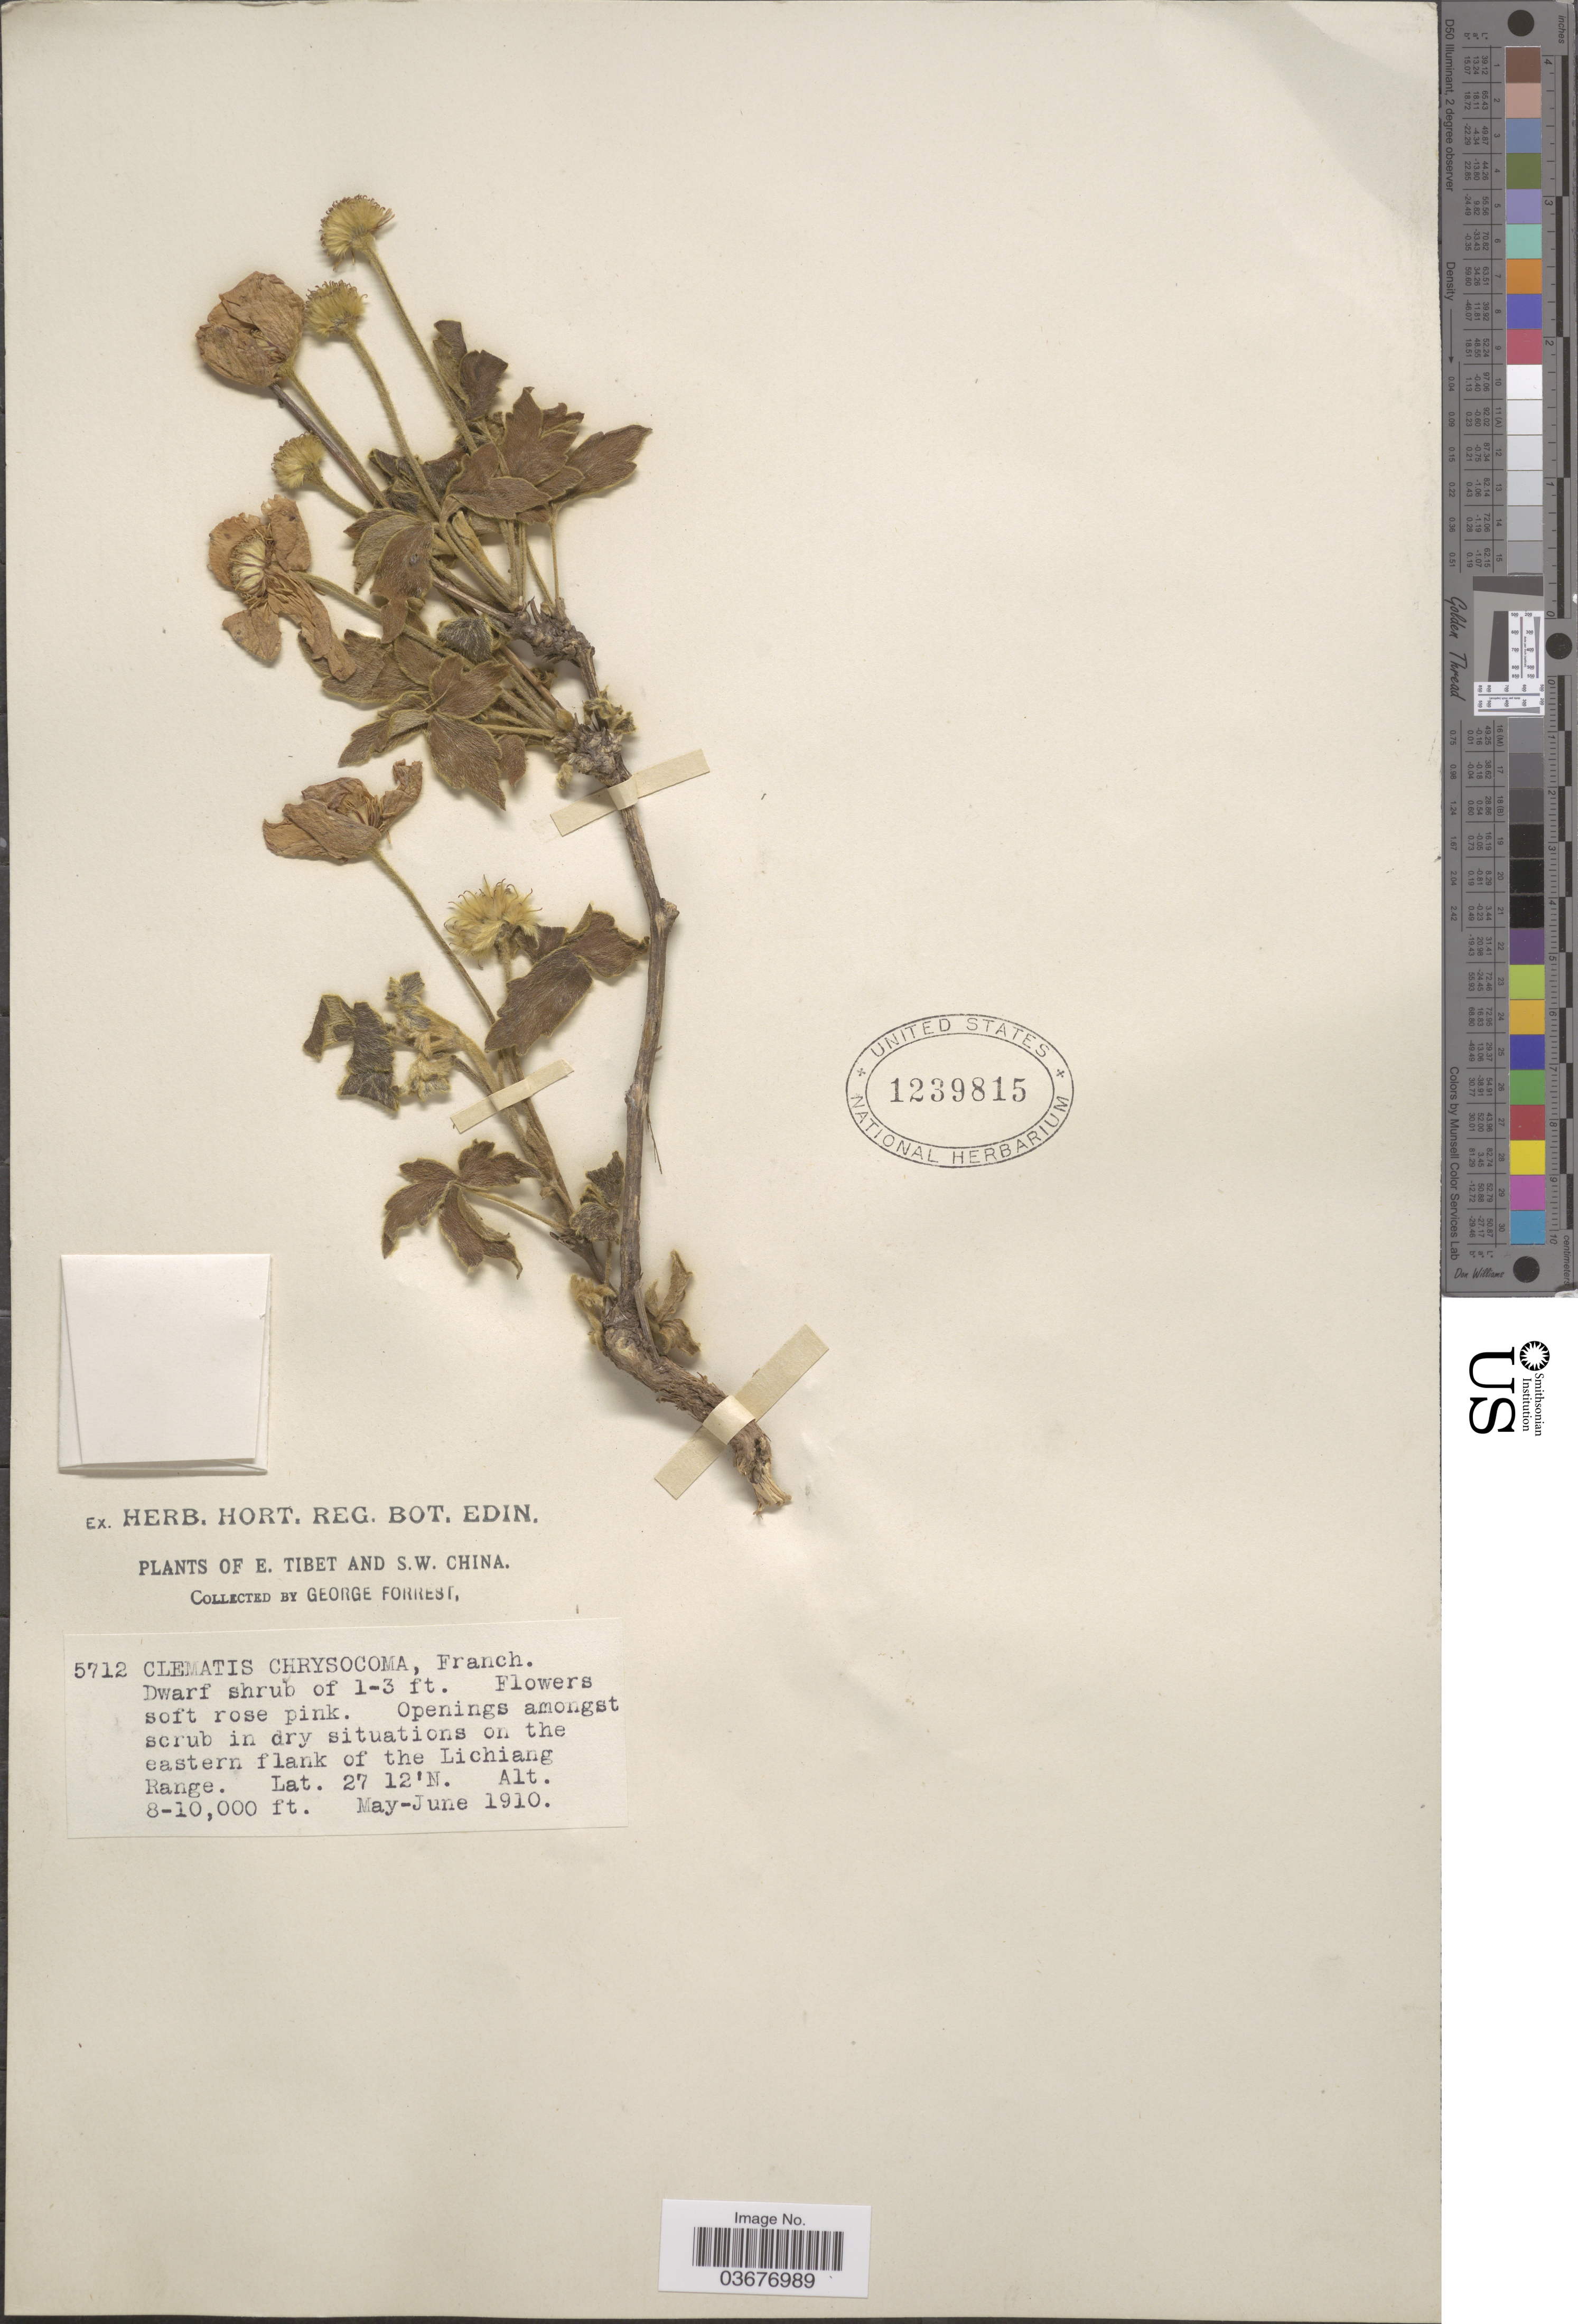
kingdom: Plantae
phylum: Tracheophyta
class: Magnoliopsida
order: Ranunculales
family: Ranunculaceae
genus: Clematis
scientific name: Clematis chrysocoma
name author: Franch.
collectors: G. Forrest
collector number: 5712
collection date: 1910-05/1910-06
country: China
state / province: Xizang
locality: E. Tibet and S. W. China. On the eastern flank of the Lichiang Range.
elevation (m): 2438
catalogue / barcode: US 1239815